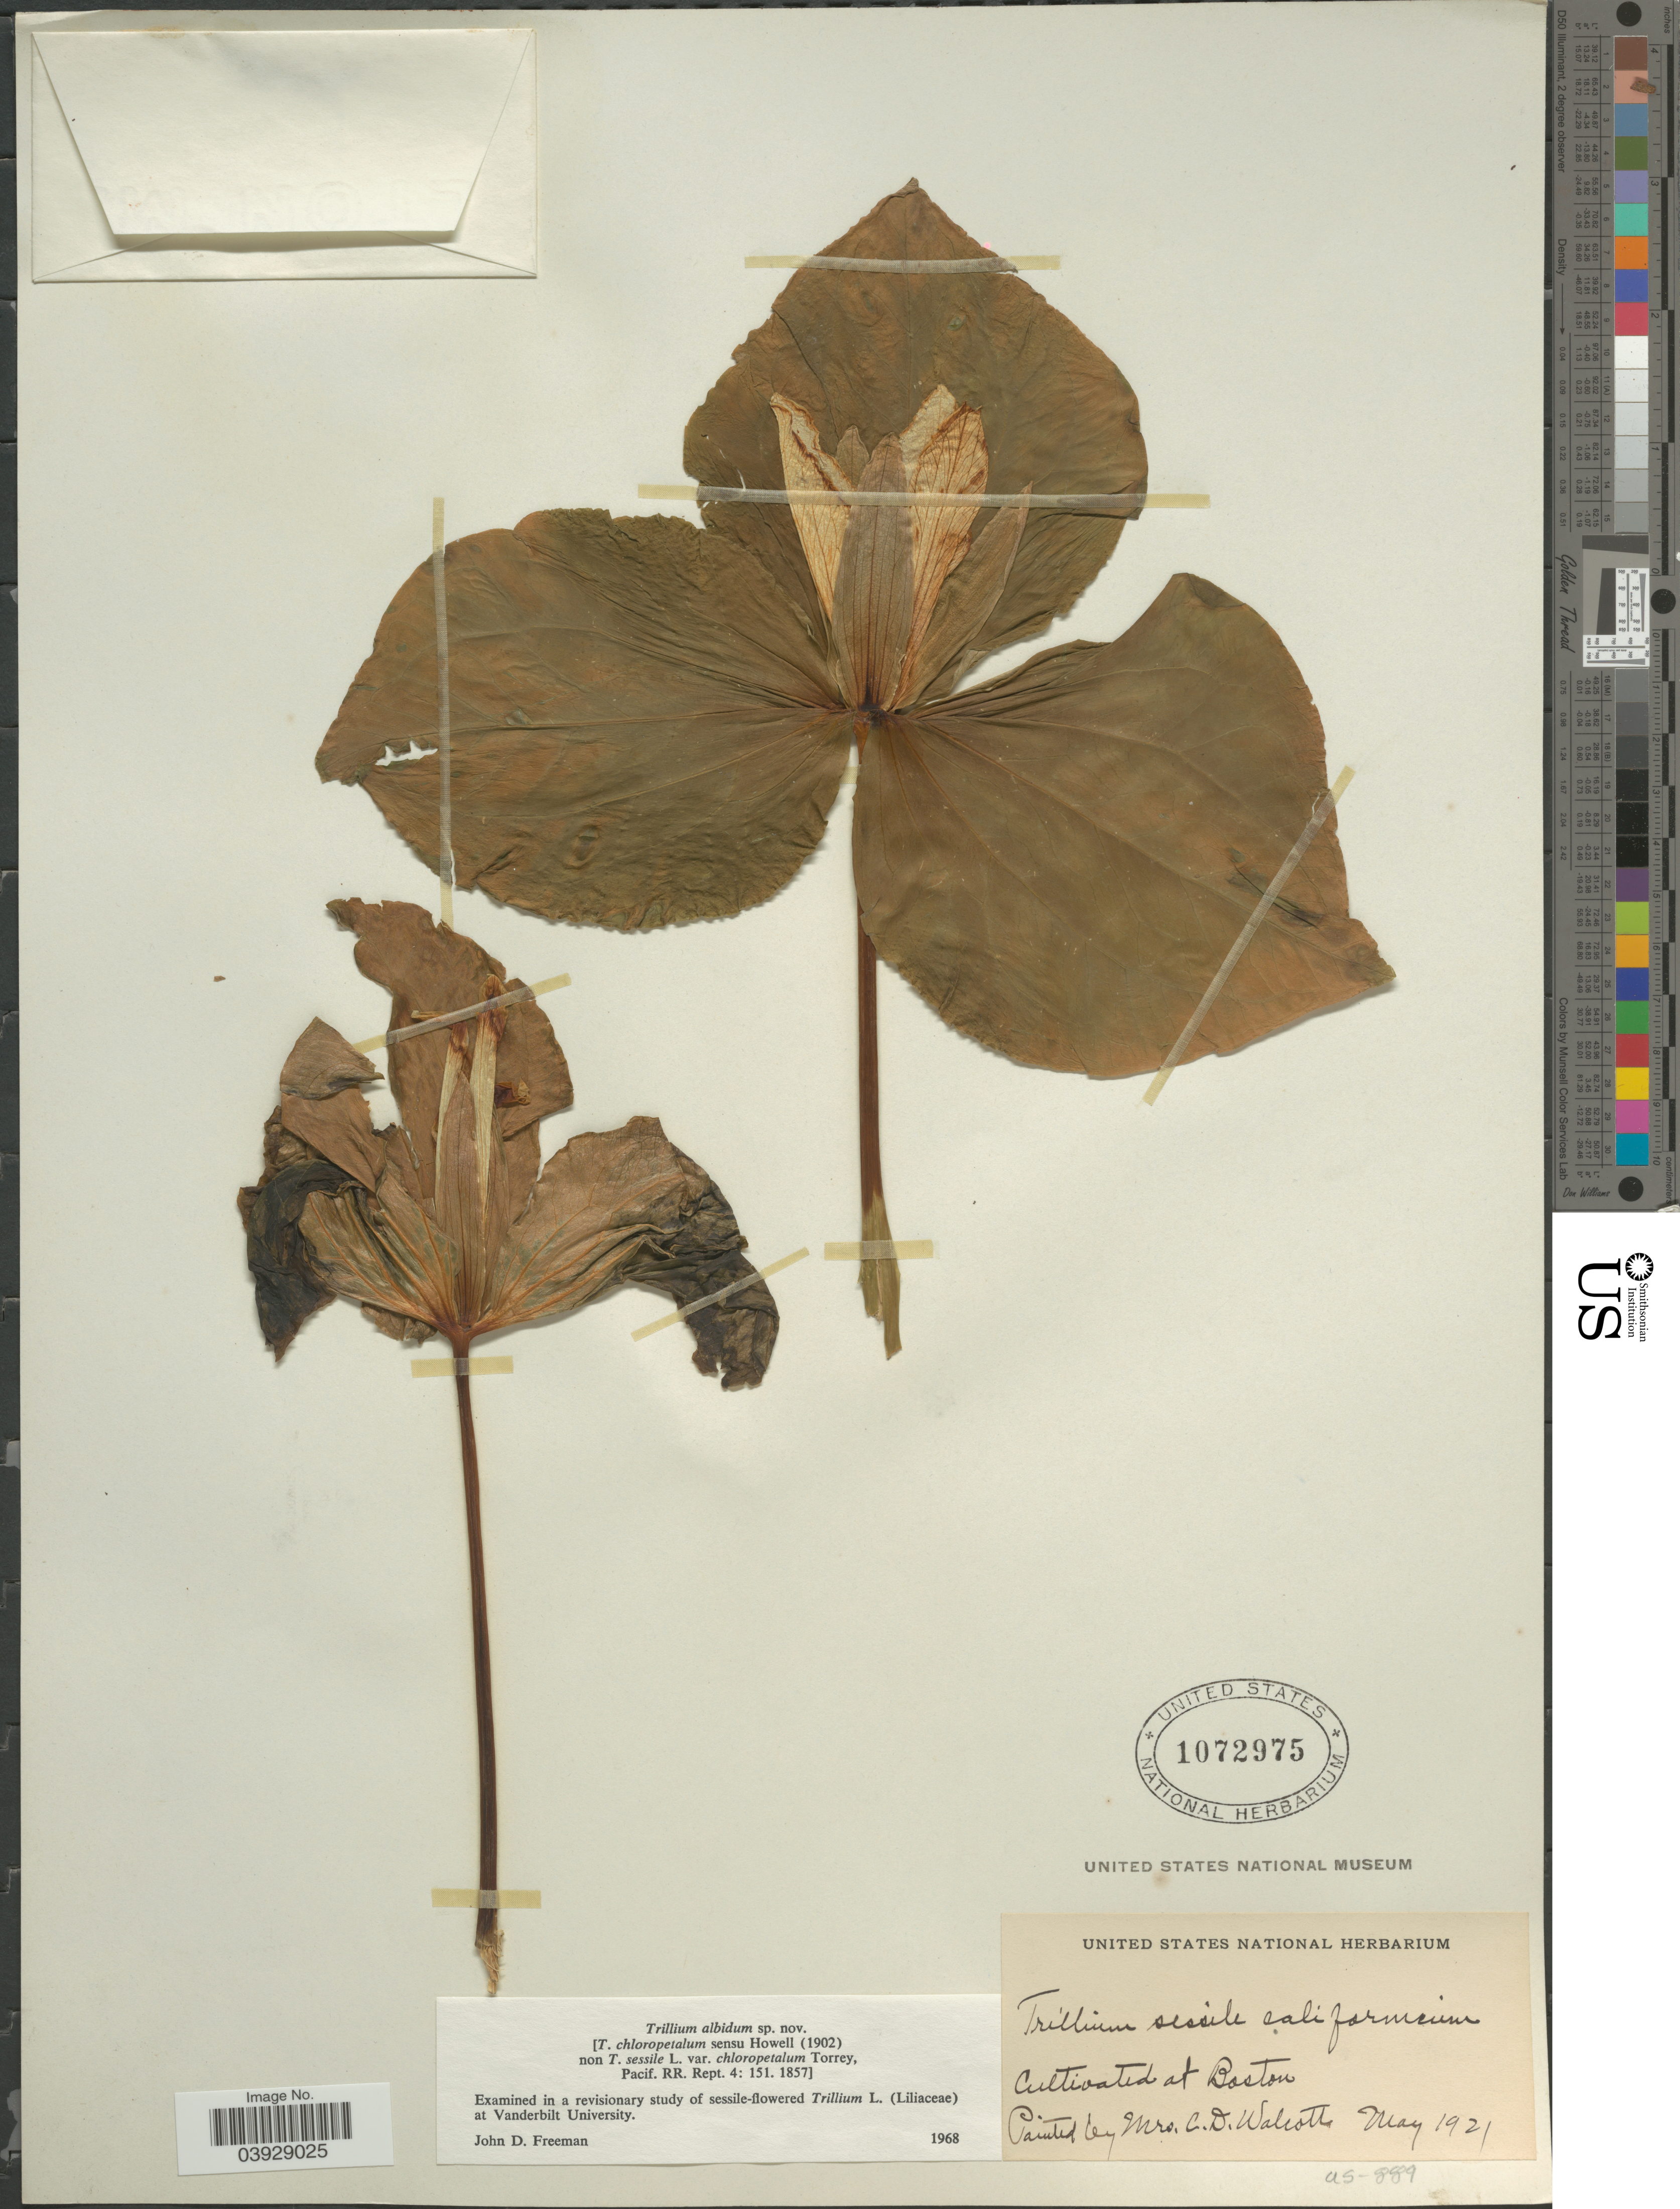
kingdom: Plantae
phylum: Tracheophyta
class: Liliopsida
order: Liliales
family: Melanthiaceae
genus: Trillium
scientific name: Trillium albidum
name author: J. D. Freeman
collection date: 1921-05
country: United States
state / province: Massachusetts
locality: Cultivated at Boston.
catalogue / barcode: US 1072975